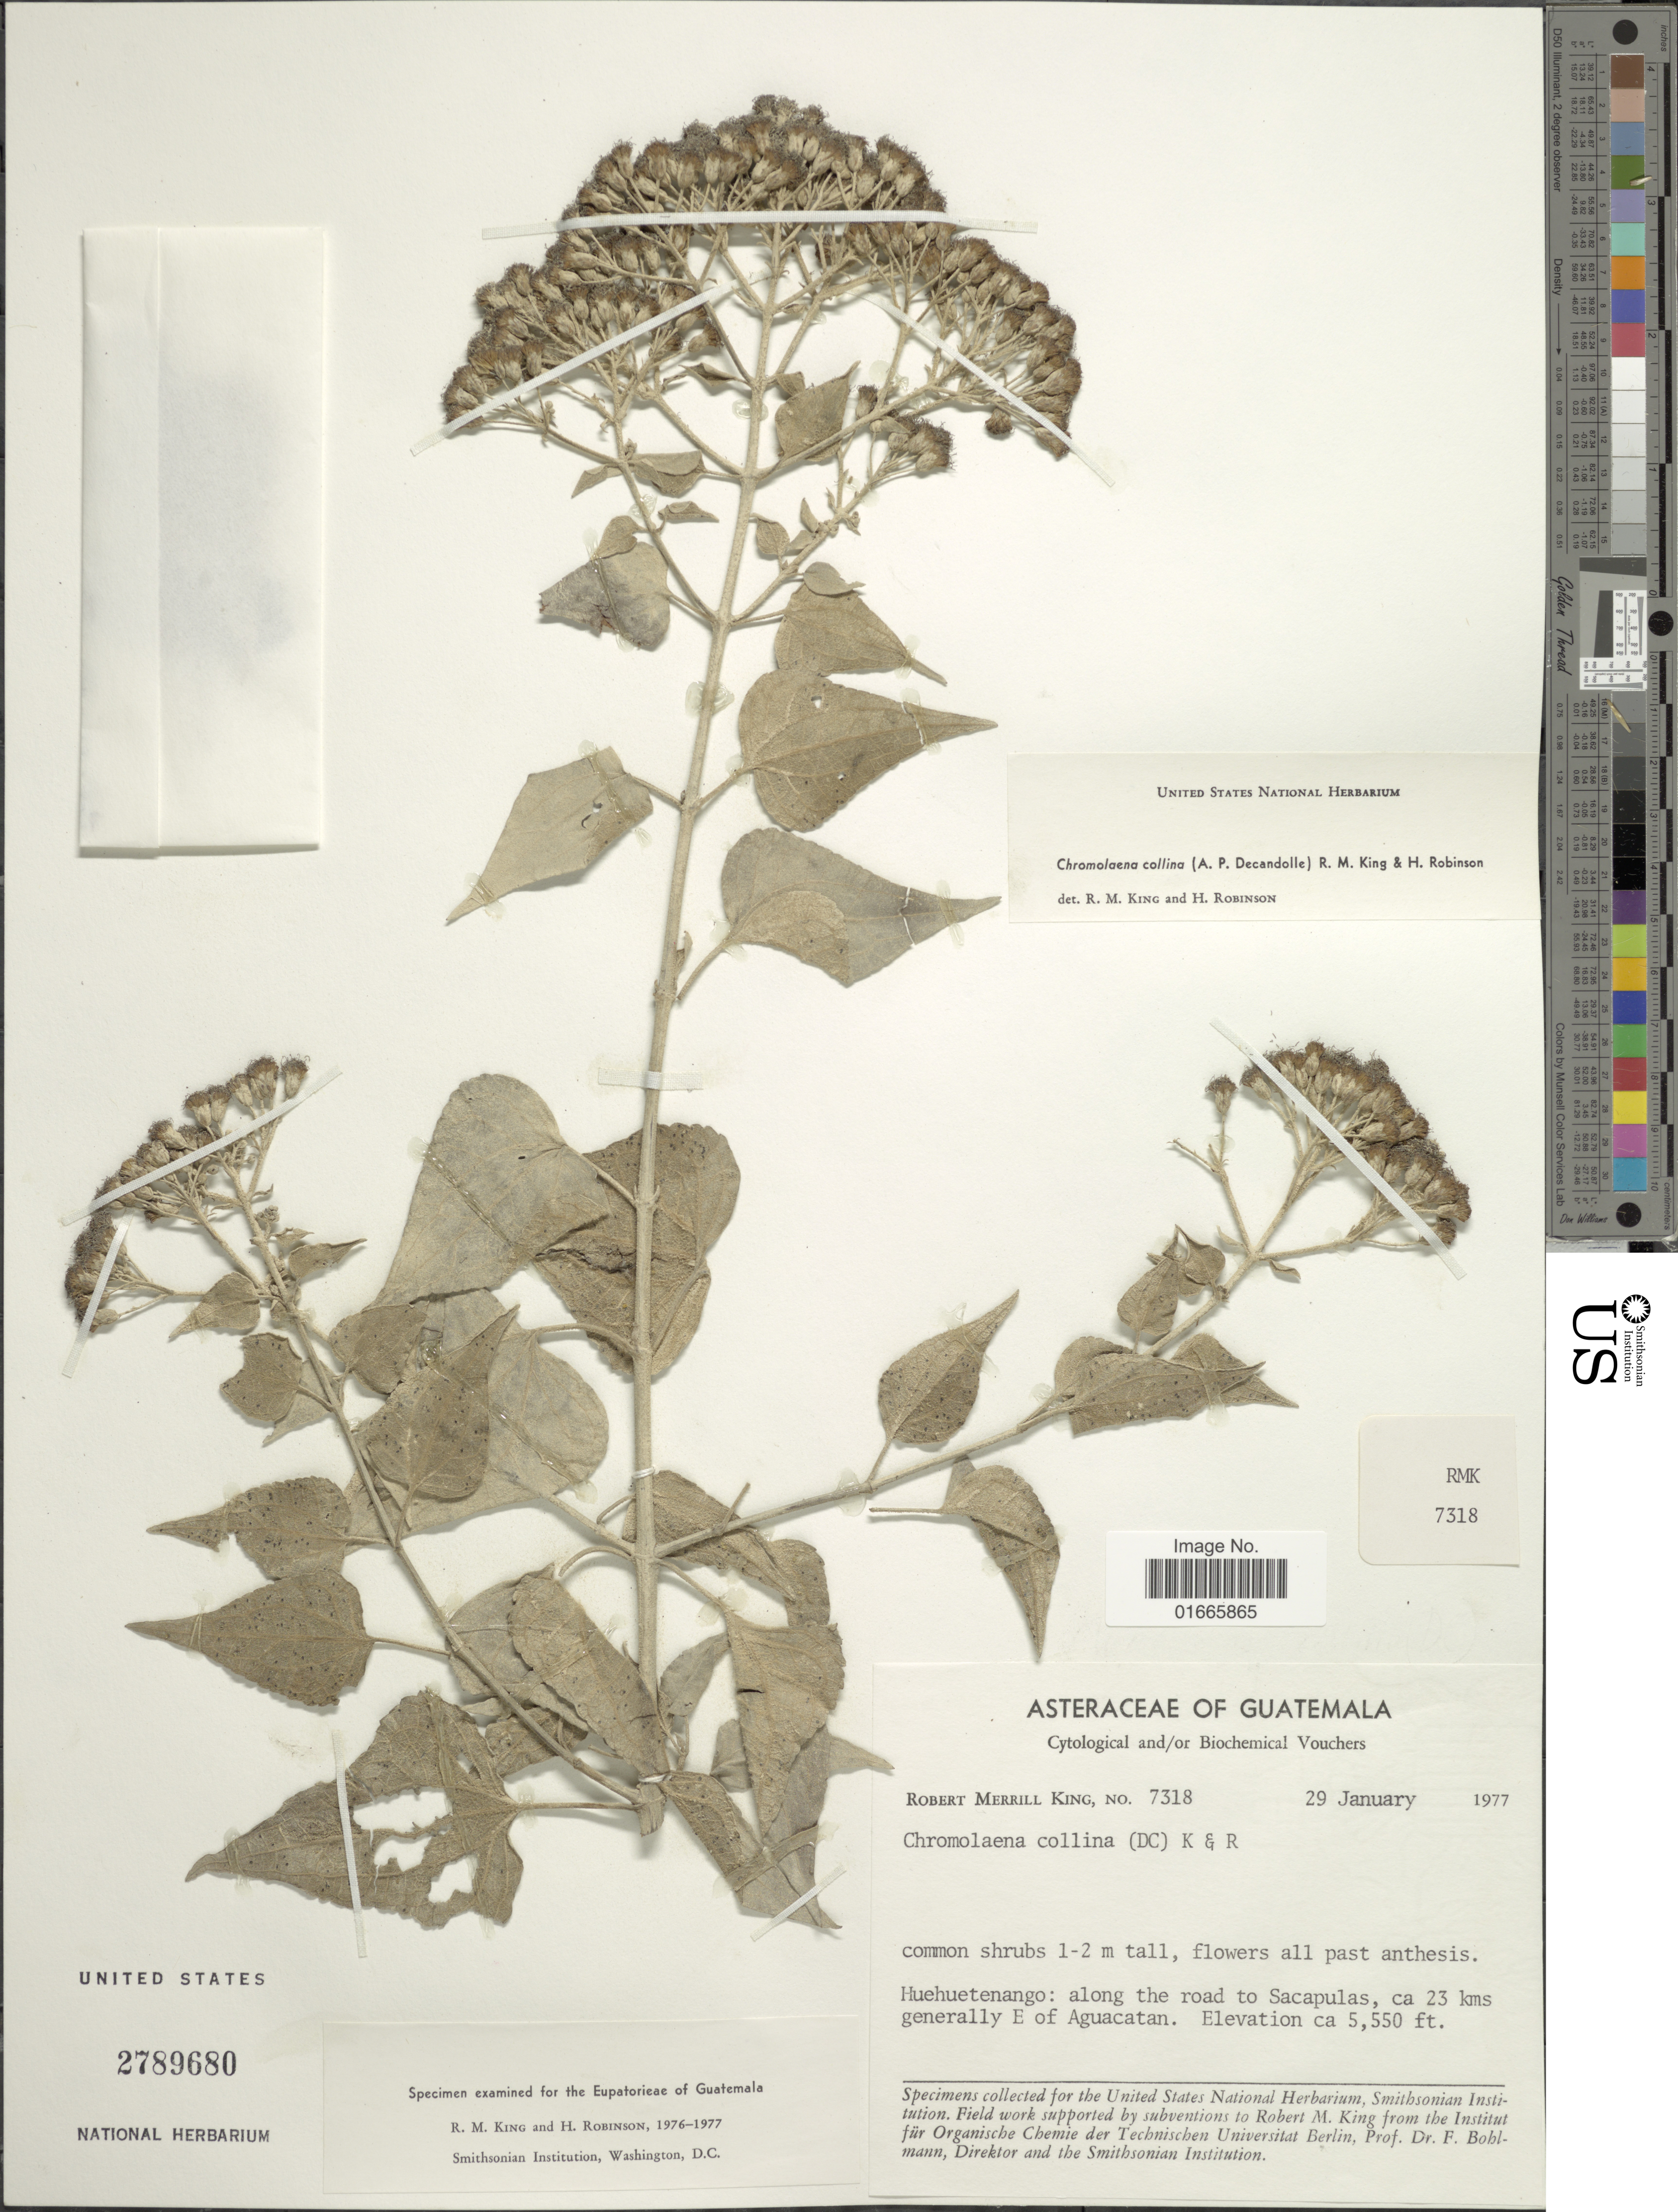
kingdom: Plantae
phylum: Tracheophyta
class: Magnoliopsida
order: Asterales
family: Asteraceae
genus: Chromolaena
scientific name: Chromolaena collina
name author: (DC.) R.M. King & H. Rob.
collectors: R. M. King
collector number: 7318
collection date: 1977-01-29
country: Guatemala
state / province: Huehuetenango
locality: Huehuetenango; along the road to Sacapulas, ca 23 kms generally e of Aguacatan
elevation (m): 1692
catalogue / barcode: US 2789680